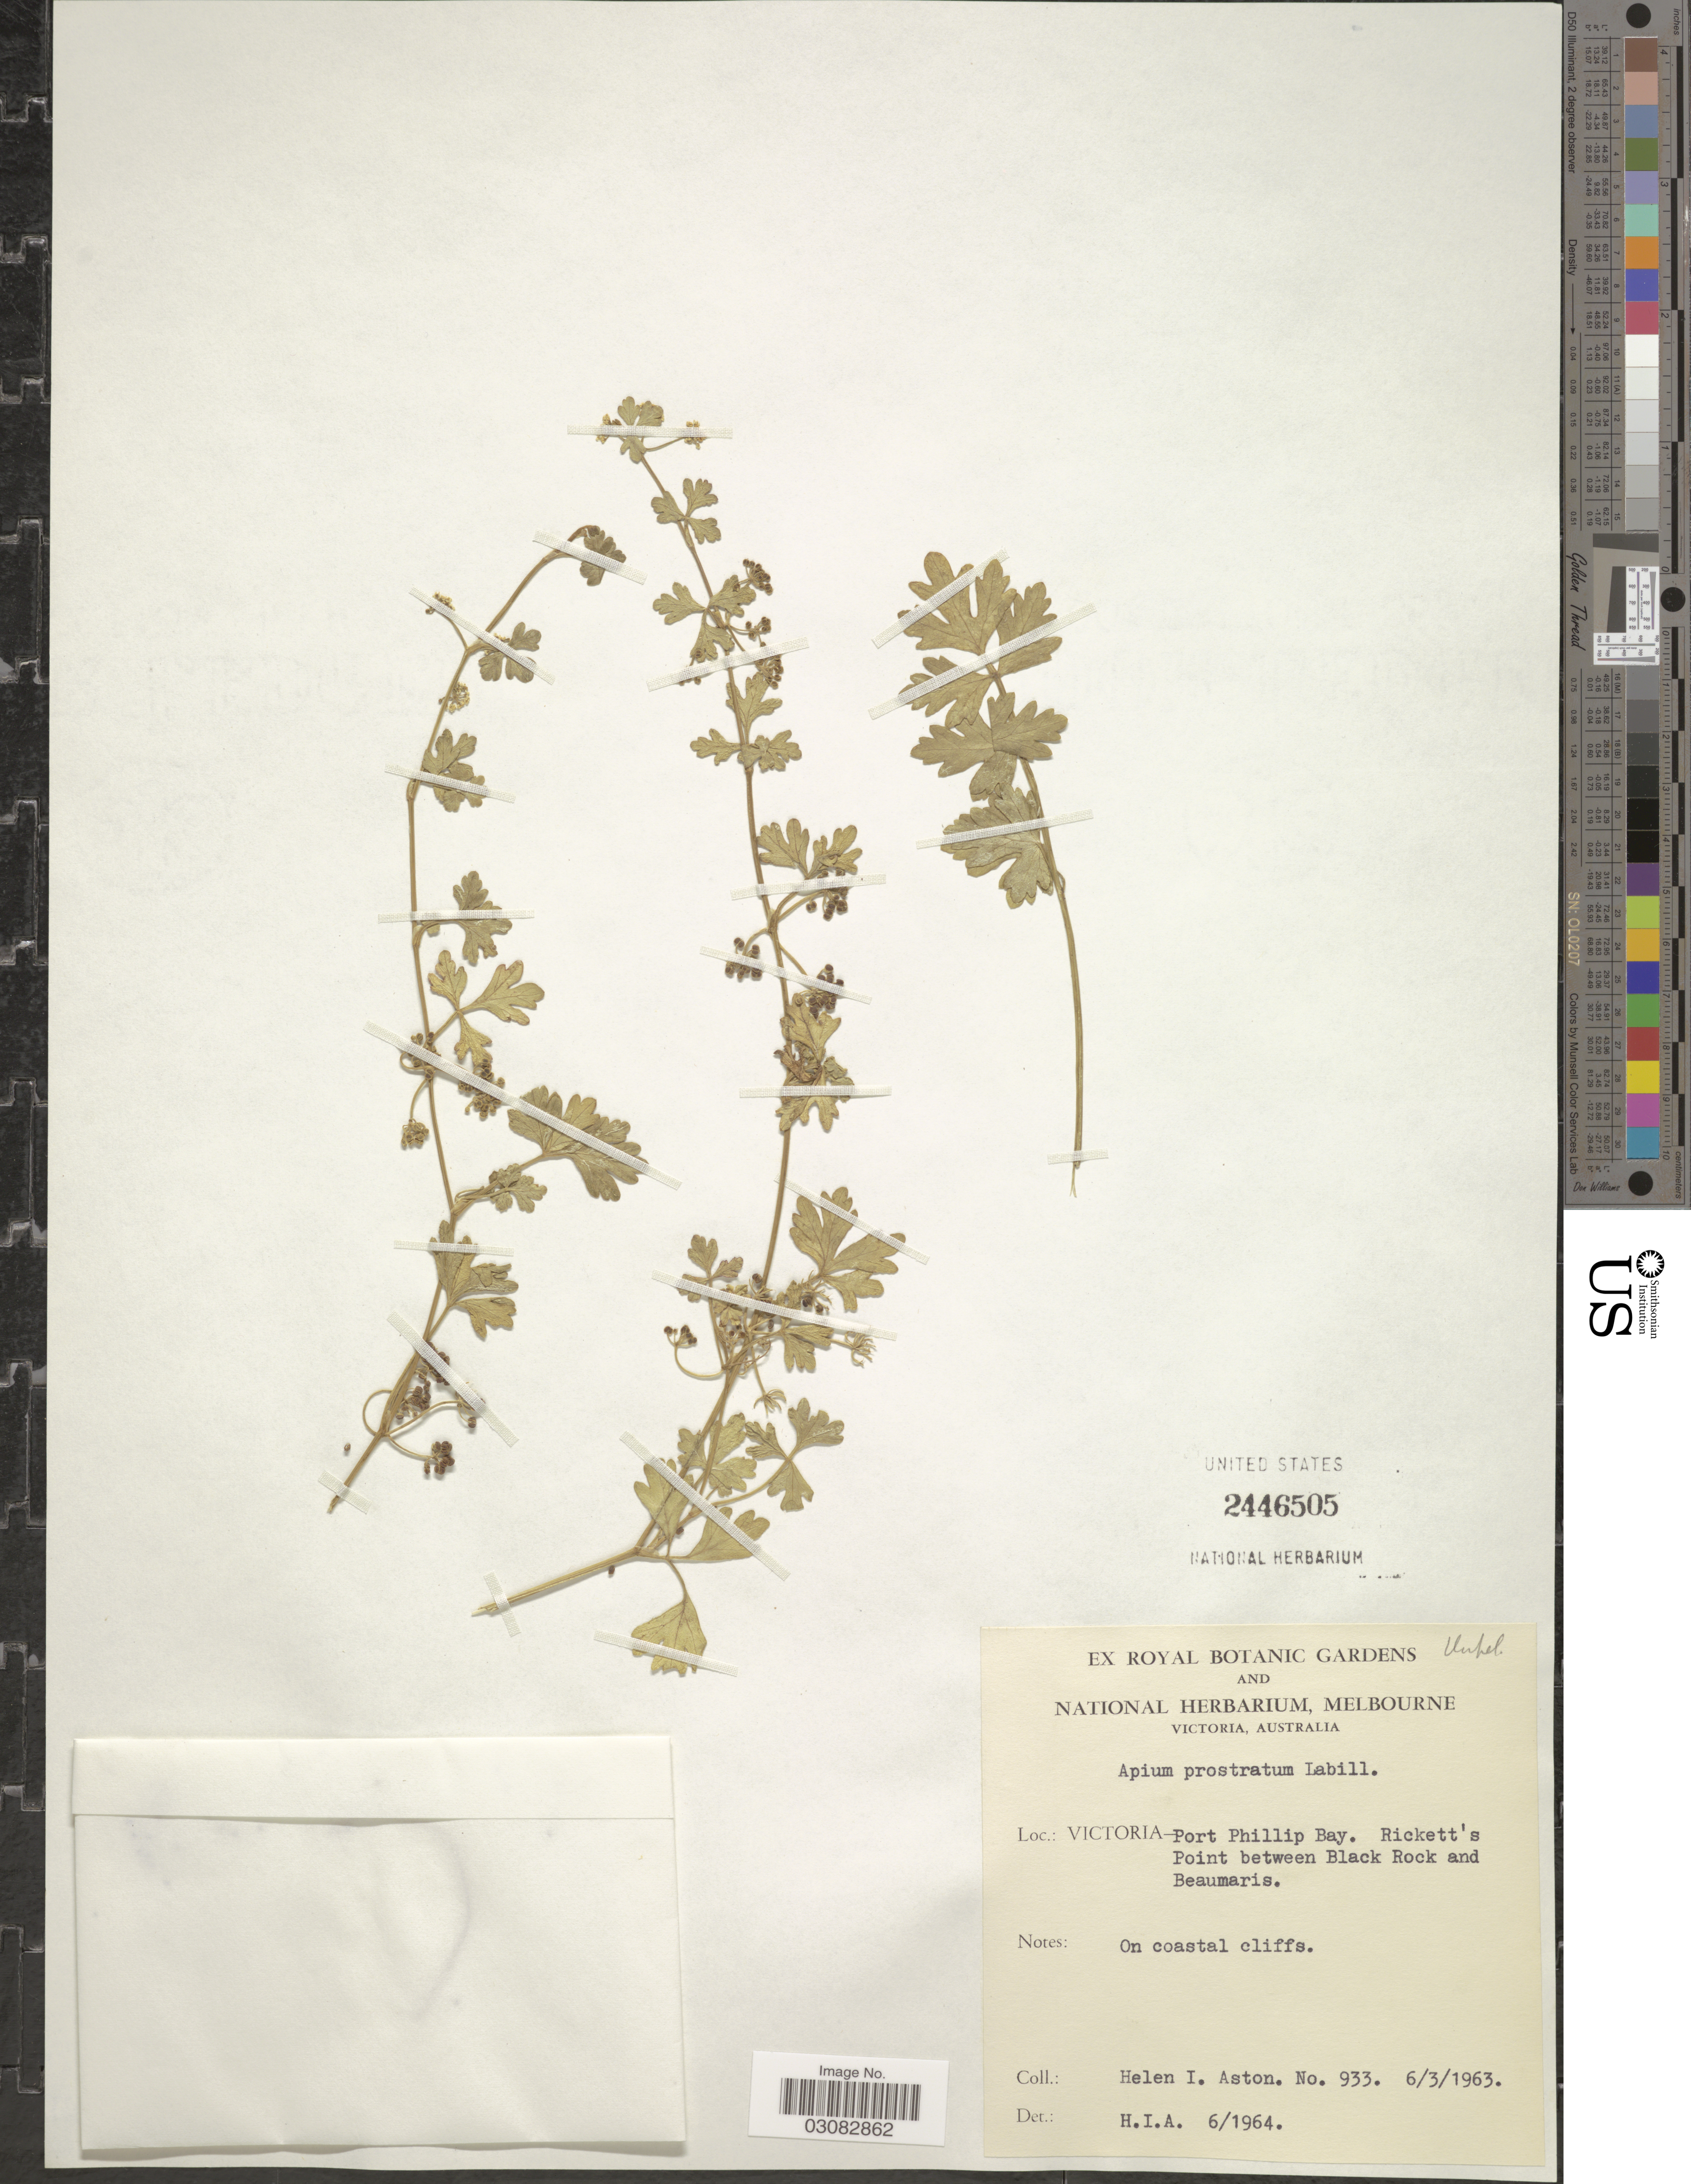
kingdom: Plantae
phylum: Tracheophyta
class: Magnoliopsida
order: Apiales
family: Apiaceae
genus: Apium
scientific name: Apium prostratum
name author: Labill. ex Vent.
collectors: H. I. Aston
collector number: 933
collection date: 1963-03-06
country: Australia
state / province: Victoria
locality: Victoria, Port Phillip Bay, Rickett's Point between Black Rock and Beaumaris.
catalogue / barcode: US 2446505